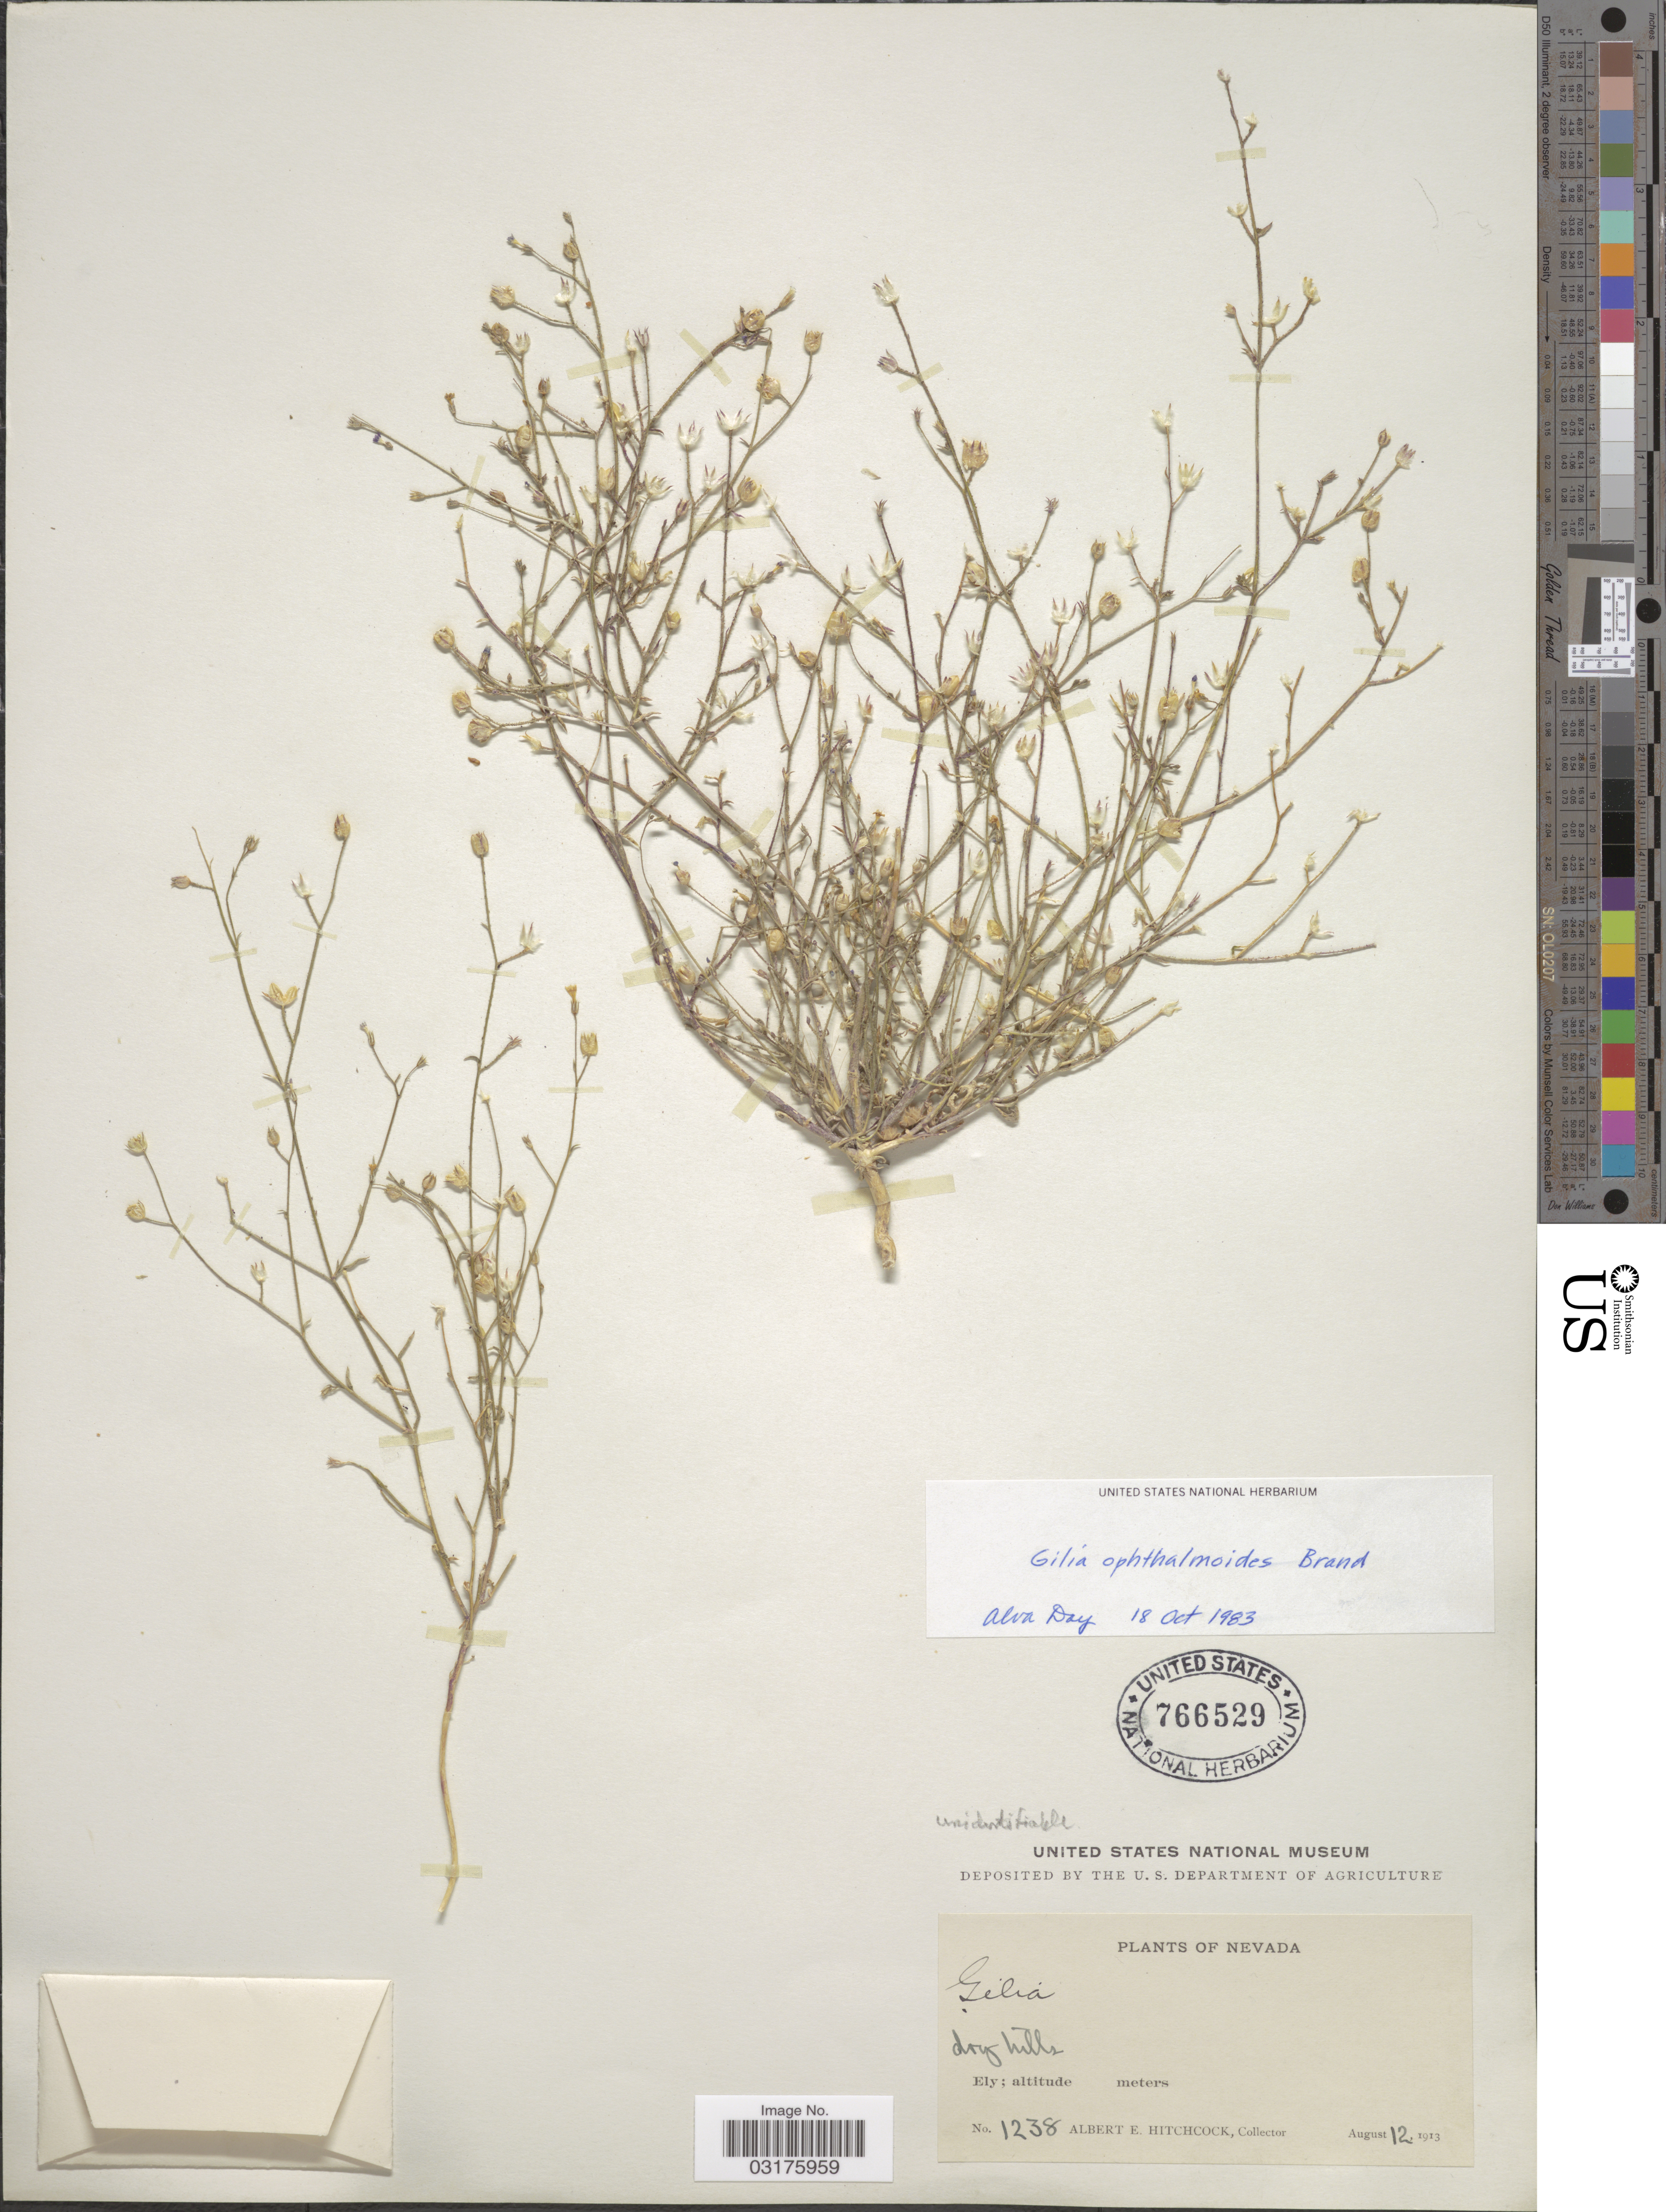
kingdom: Plantae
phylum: Tracheophyta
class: Magnoliopsida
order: Ericales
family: Polemoniaceae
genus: Gilia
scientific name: Gilia ophthalmoides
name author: Brand in Engl.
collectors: A. Hitchcock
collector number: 1238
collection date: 1913-08-12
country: United States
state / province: Nevada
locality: Ely.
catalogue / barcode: US 766529